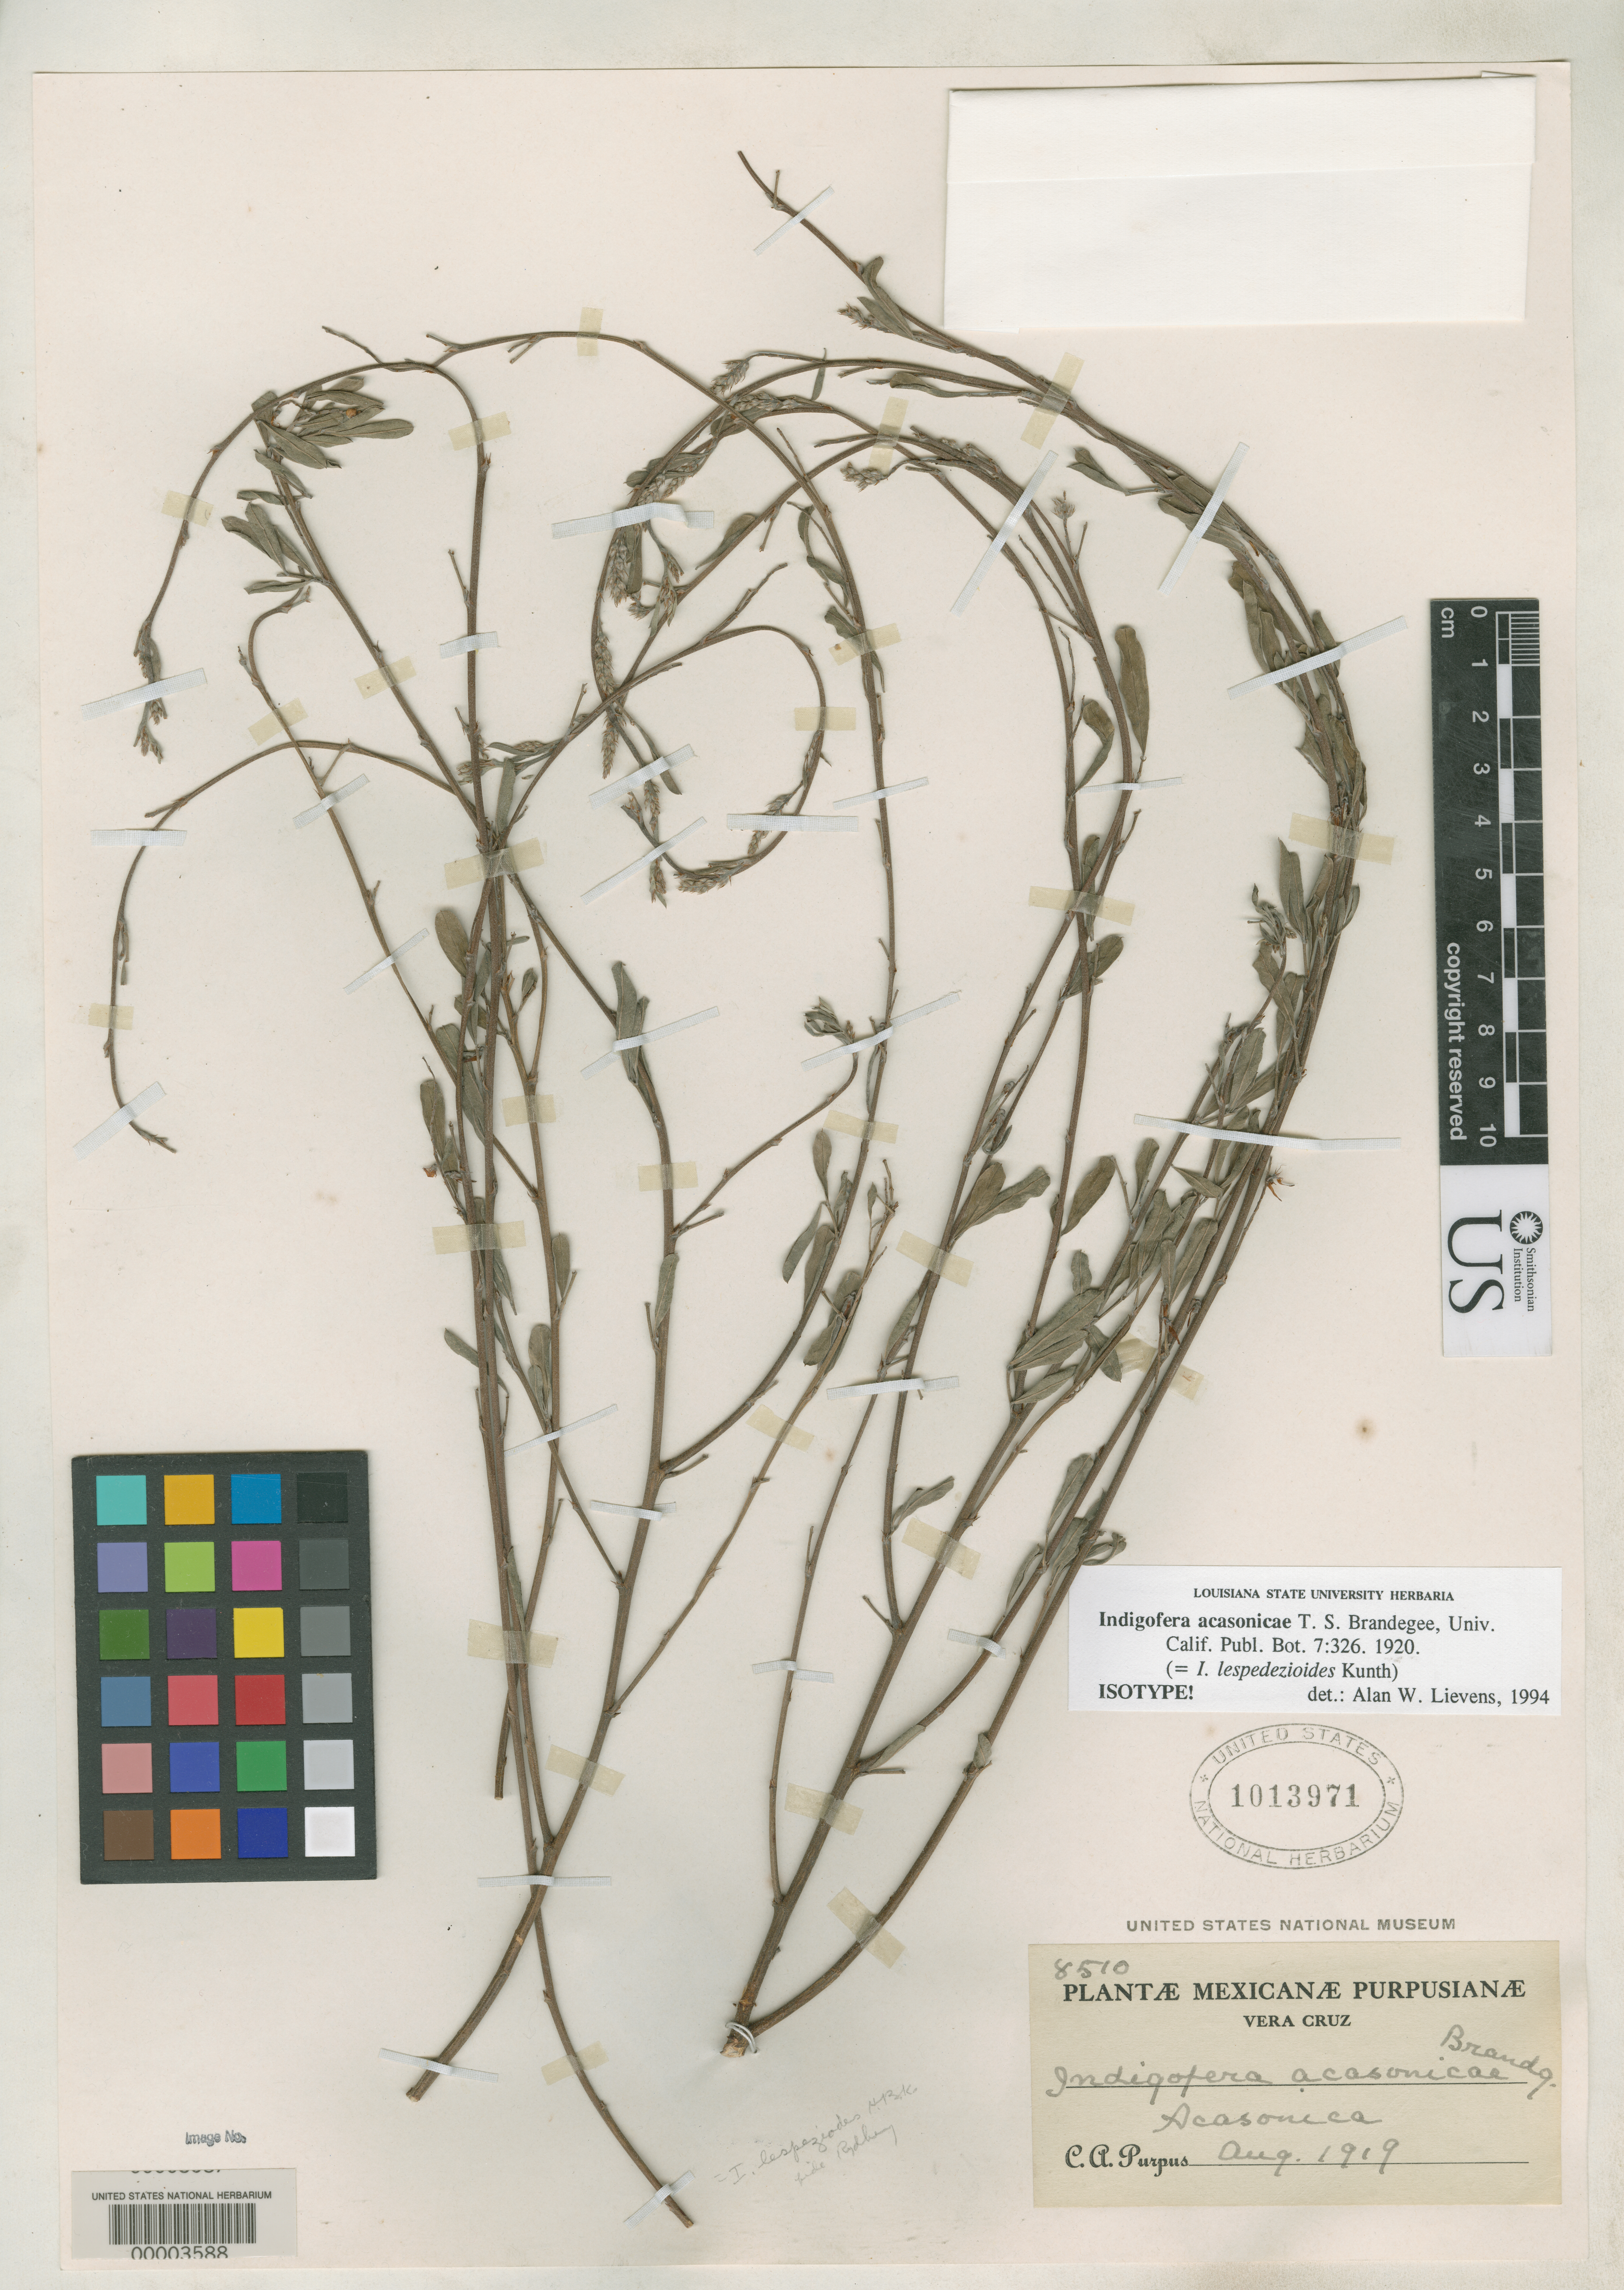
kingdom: Plantae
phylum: Tracheophyta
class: Magnoliopsida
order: Fabales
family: Fabaceae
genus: Indigofera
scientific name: Indigofera acasonicae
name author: Brandegee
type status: Isotype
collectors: C. A. Purpus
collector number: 8510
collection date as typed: Aug 1919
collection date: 1919-08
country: Mexico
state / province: Veracruz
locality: Acasonica.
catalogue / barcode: US 1013971